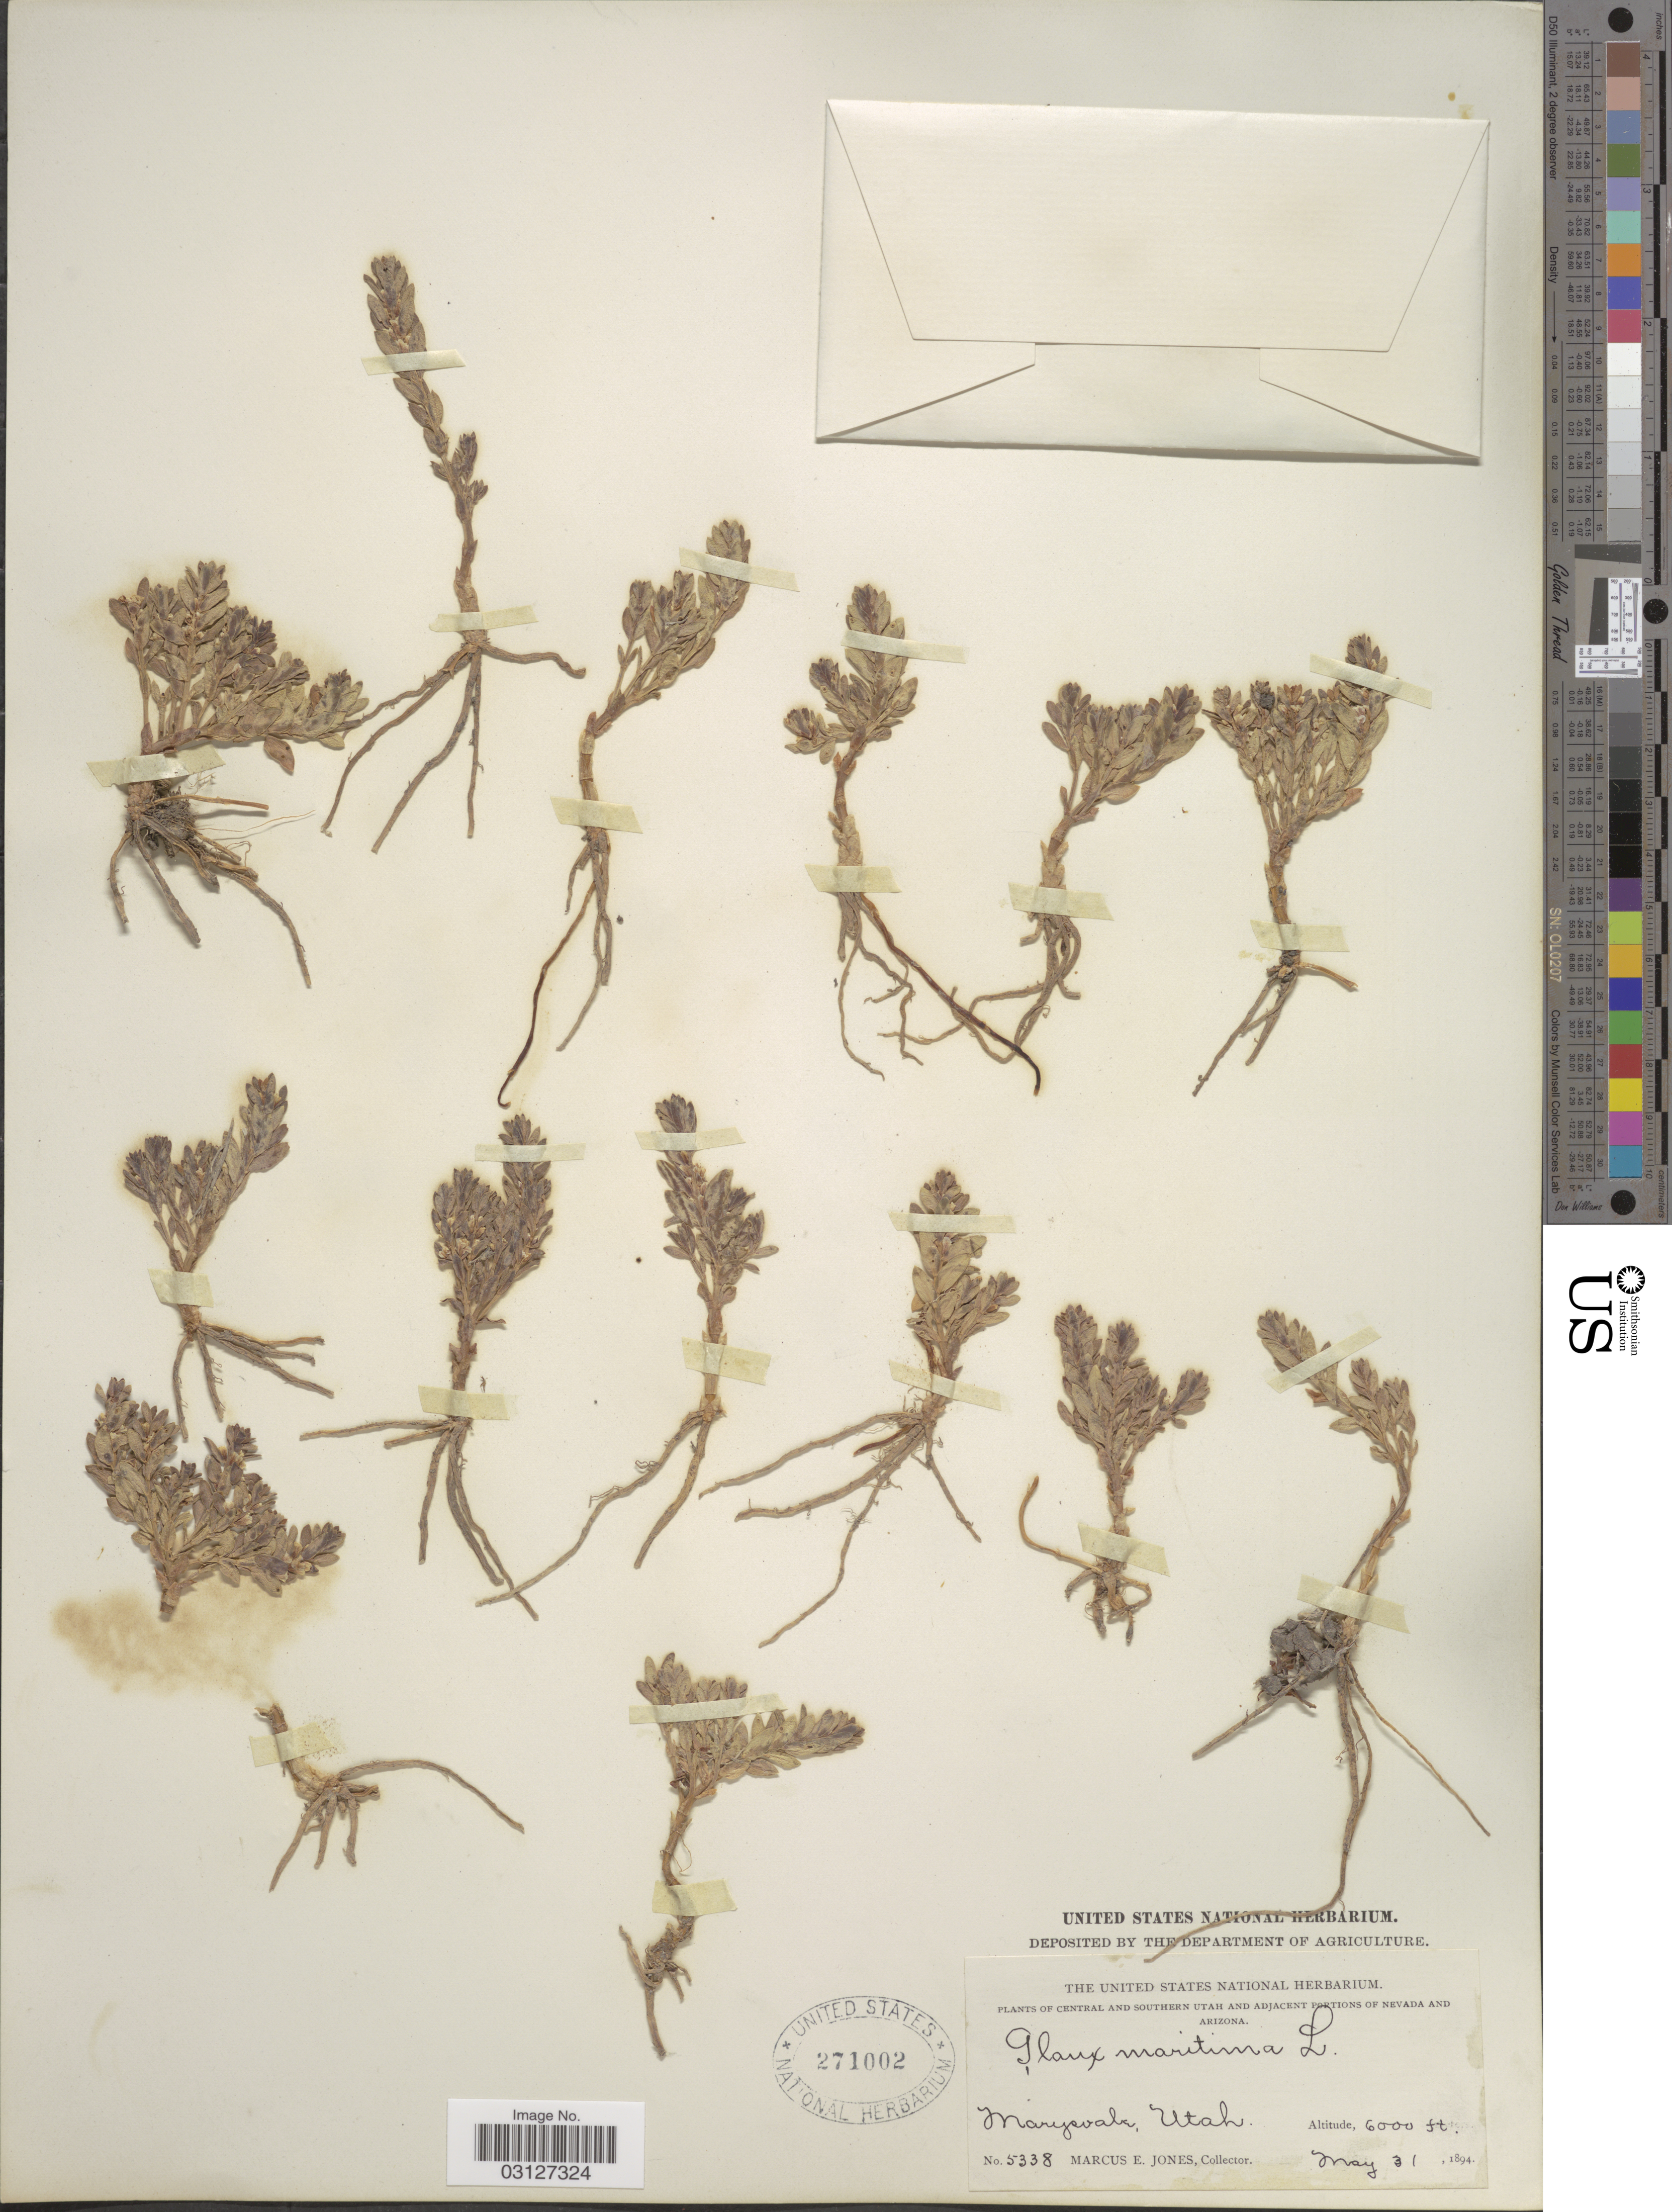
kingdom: Plantae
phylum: Tracheophyta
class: Magnoliopsida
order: Ericales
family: Primulaceae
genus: Glaux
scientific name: Glaux maritima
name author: L.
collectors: M. E. Jones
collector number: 5338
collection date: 1894-05-31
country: United States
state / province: Utah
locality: Central and Southern Utah, Marysvale.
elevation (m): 1829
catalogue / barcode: US 271002